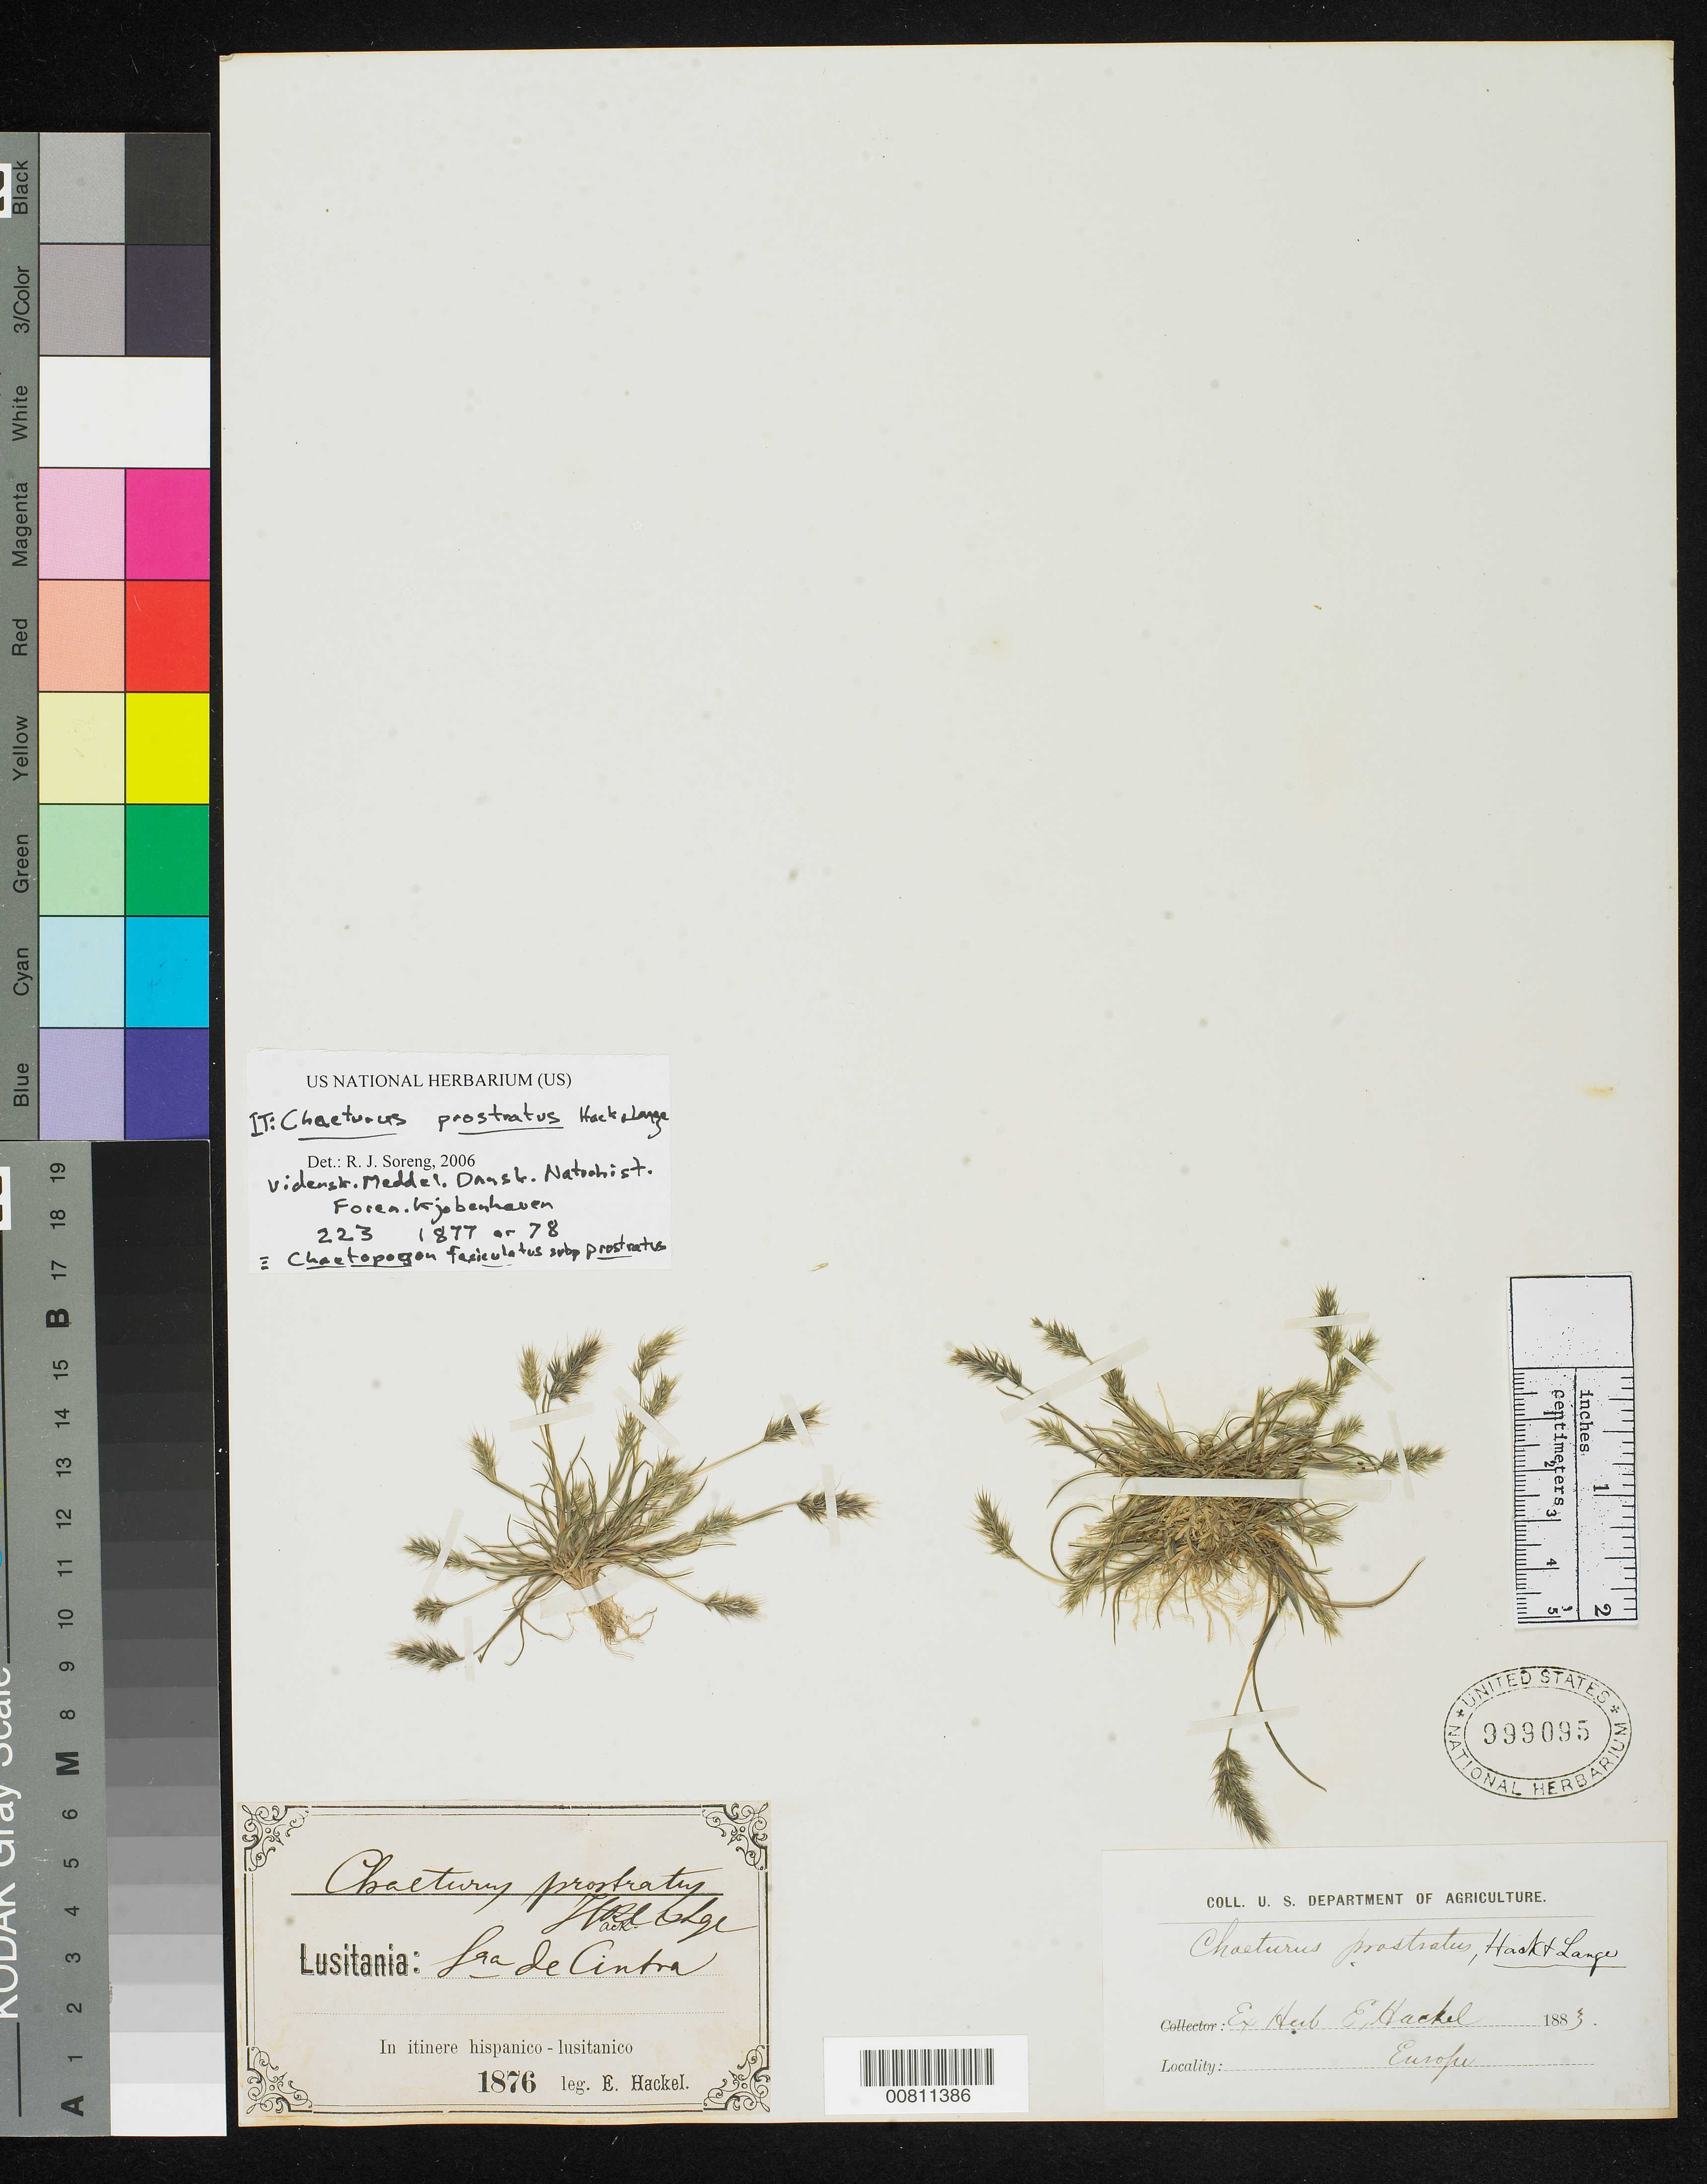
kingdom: Plantae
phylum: Tracheophyta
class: Liliopsida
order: Poales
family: Poaceae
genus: Chaeturus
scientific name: Chaeturus prostratus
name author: Hack. & Lange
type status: Isosyntype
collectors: E. Hackel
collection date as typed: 1876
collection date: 1876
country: Portugal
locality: Lusitania: Sra. De Cintra.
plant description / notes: Sheet bears 2 specimens and 2 labels, possibly of different provenance.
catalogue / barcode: US 999095